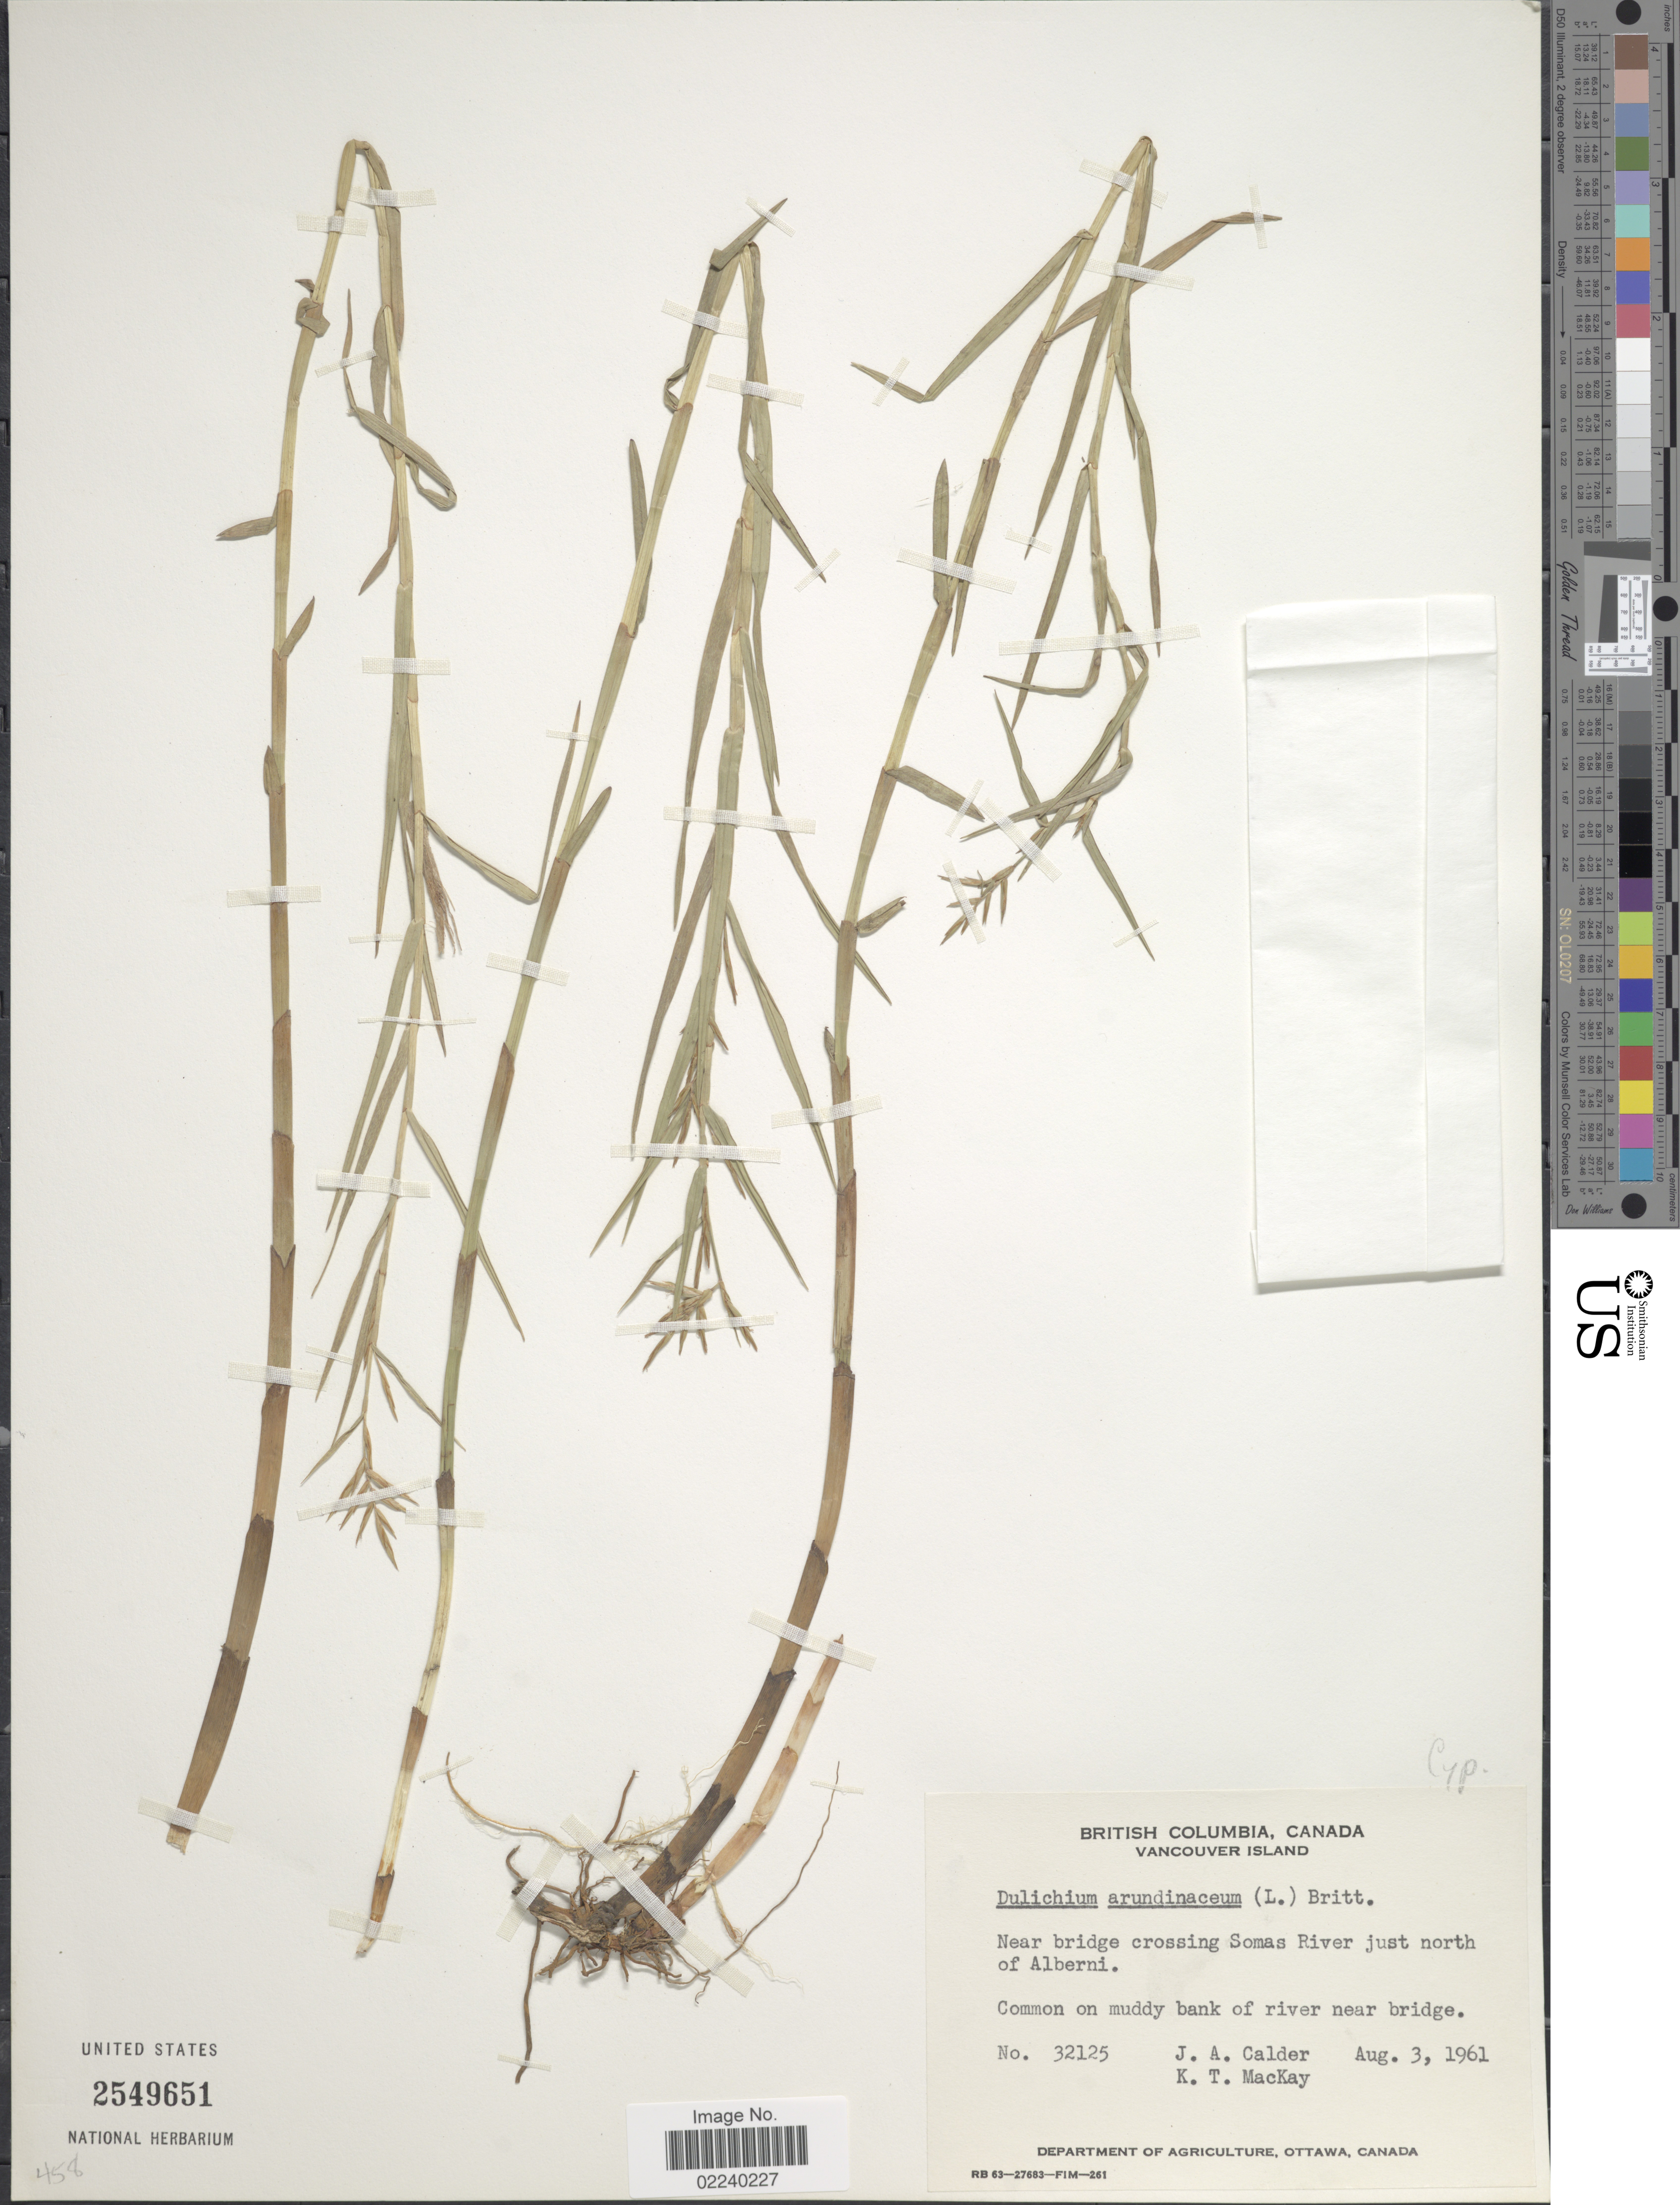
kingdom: Plantae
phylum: Tracheophyta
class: Liliopsida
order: Poales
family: Cyperaceae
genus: Dulichium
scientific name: Dulichium arundinaceum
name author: (L.) Britton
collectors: J. A. Calder & K. T. Mackay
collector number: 32125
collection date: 1961-08-03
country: Canada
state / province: British Columbia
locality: Vancouver Island, Near bridge crossing Somas River just north of Alberni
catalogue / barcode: US 2549651